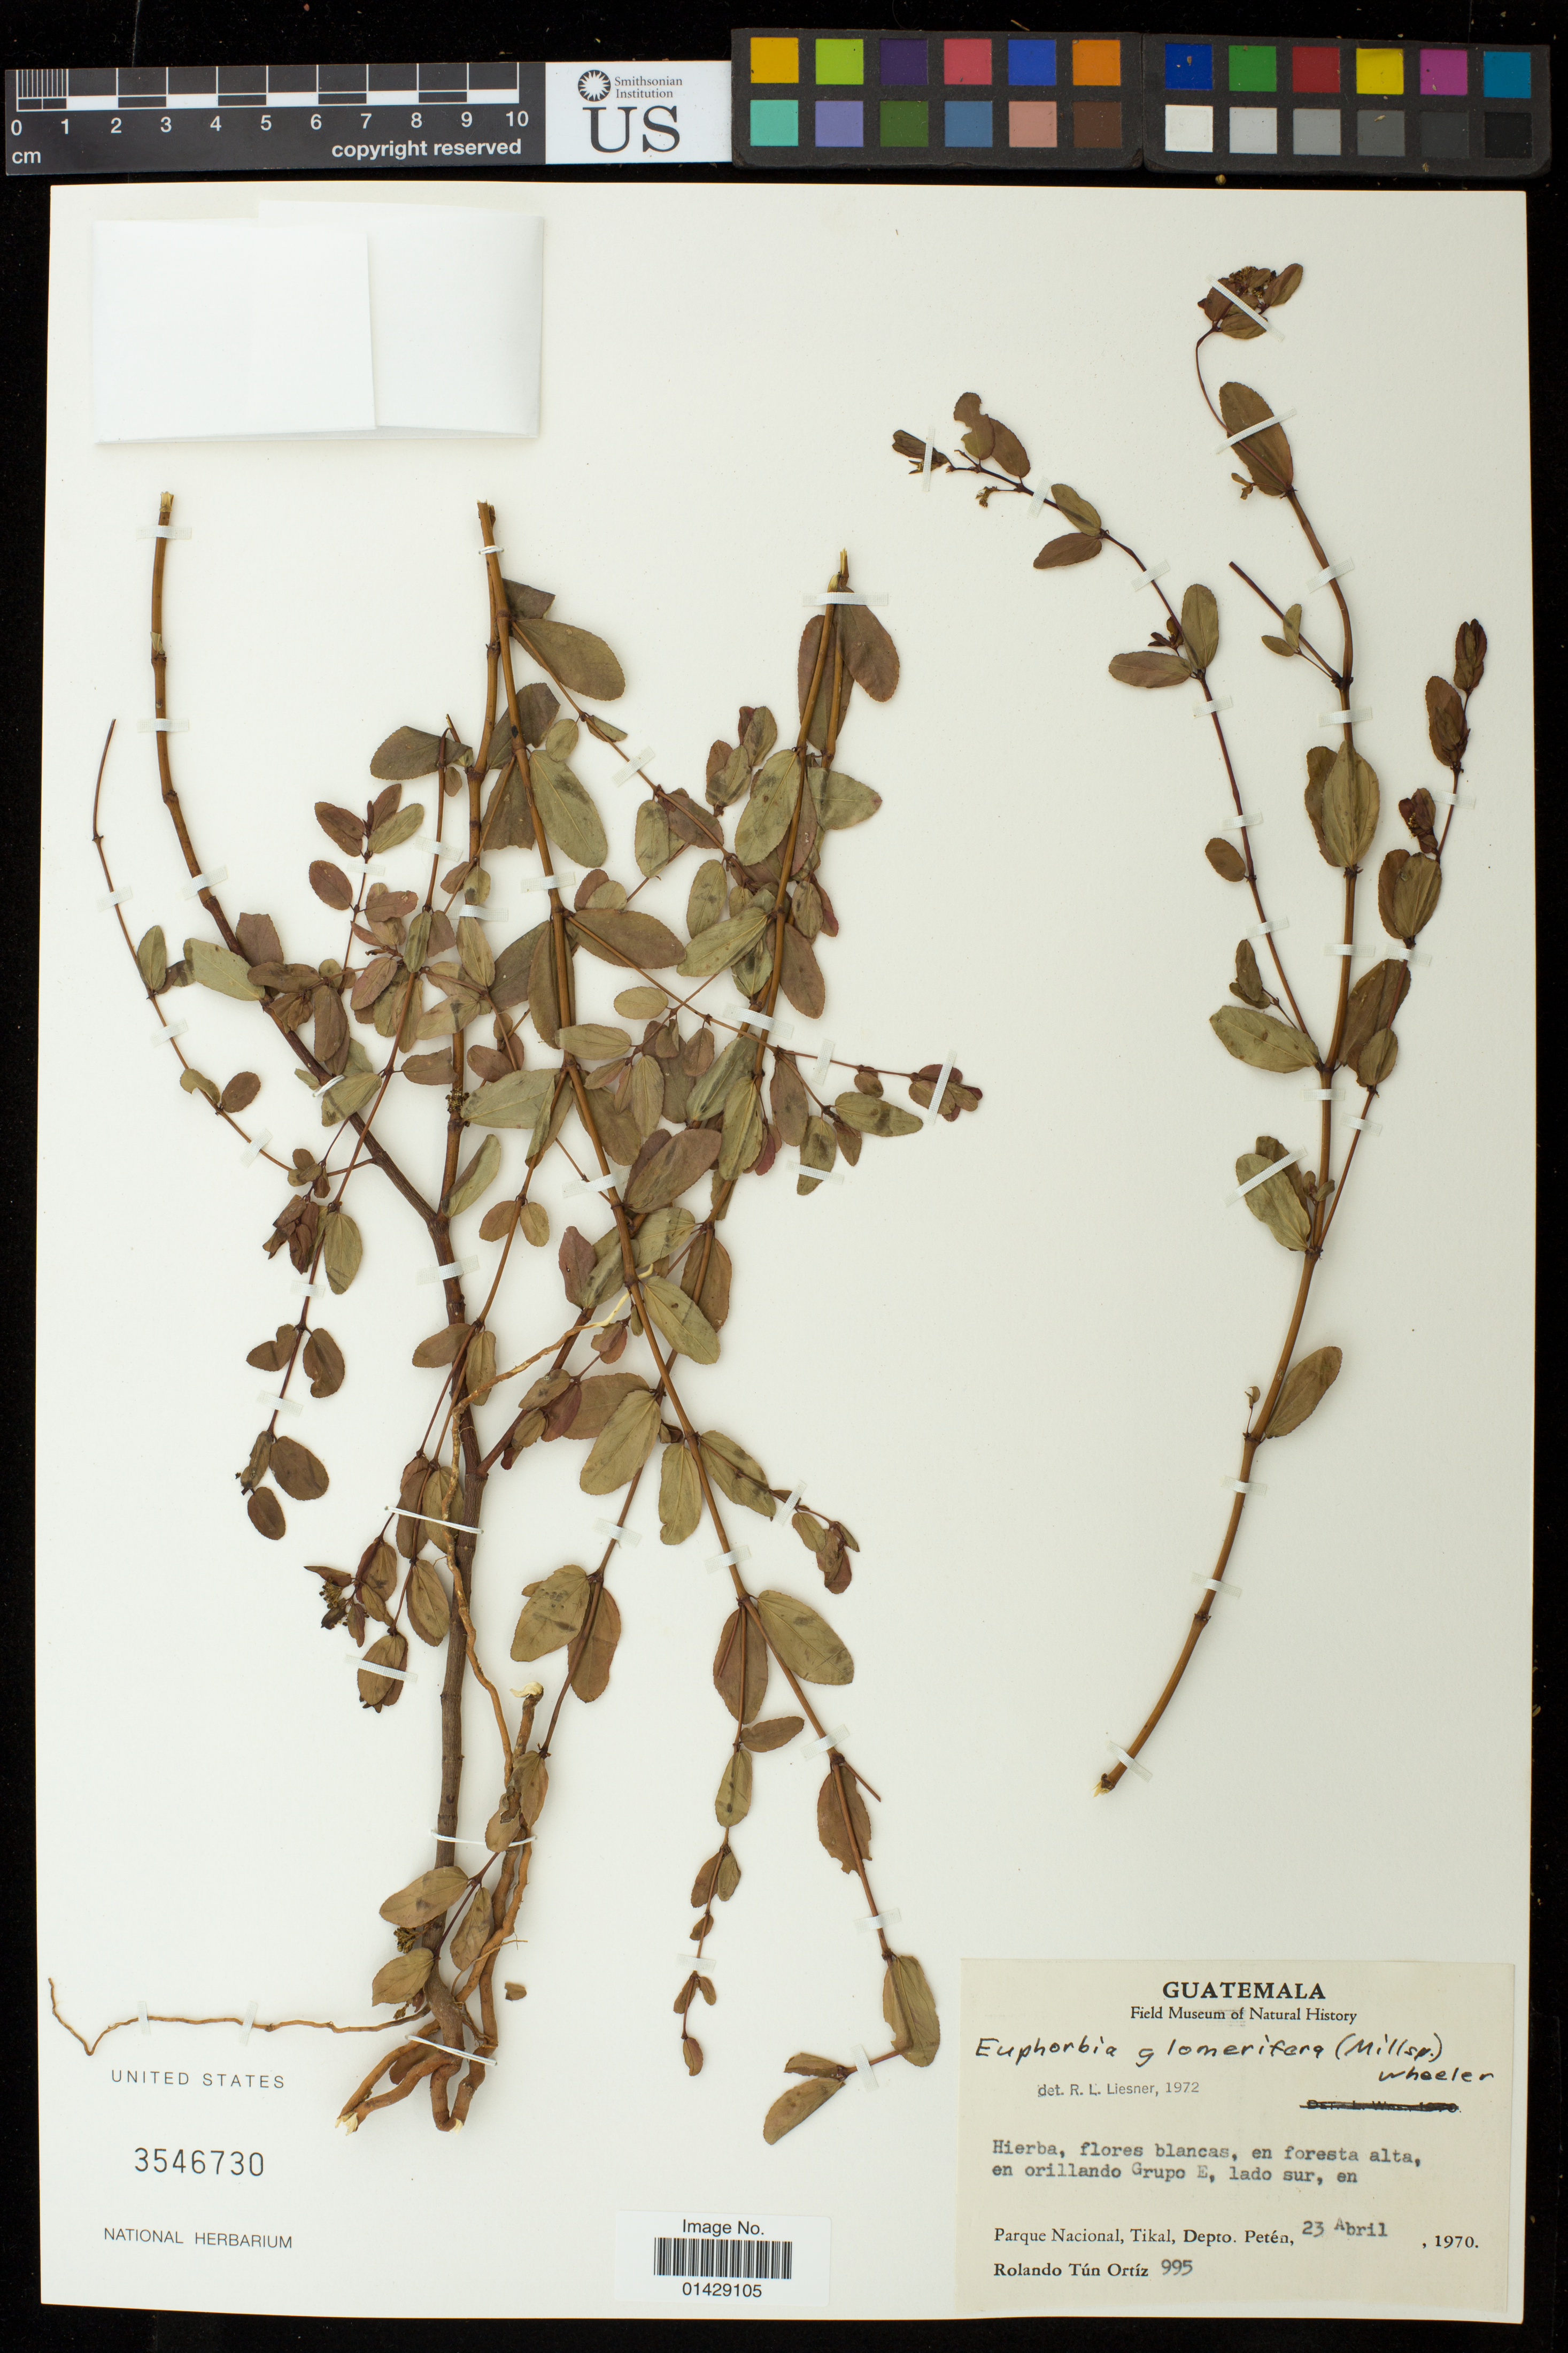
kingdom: Plantae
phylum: Tracheophyta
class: Magnoliopsida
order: Malpighiales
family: Euphorbiaceae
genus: Euphorbia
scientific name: Euphorbia hypericifolia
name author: L.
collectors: R. T. Ortíz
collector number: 995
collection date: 1970-04-23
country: Guatemala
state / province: El Petén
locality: Parque Nacional, Tikal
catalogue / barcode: US 3546730